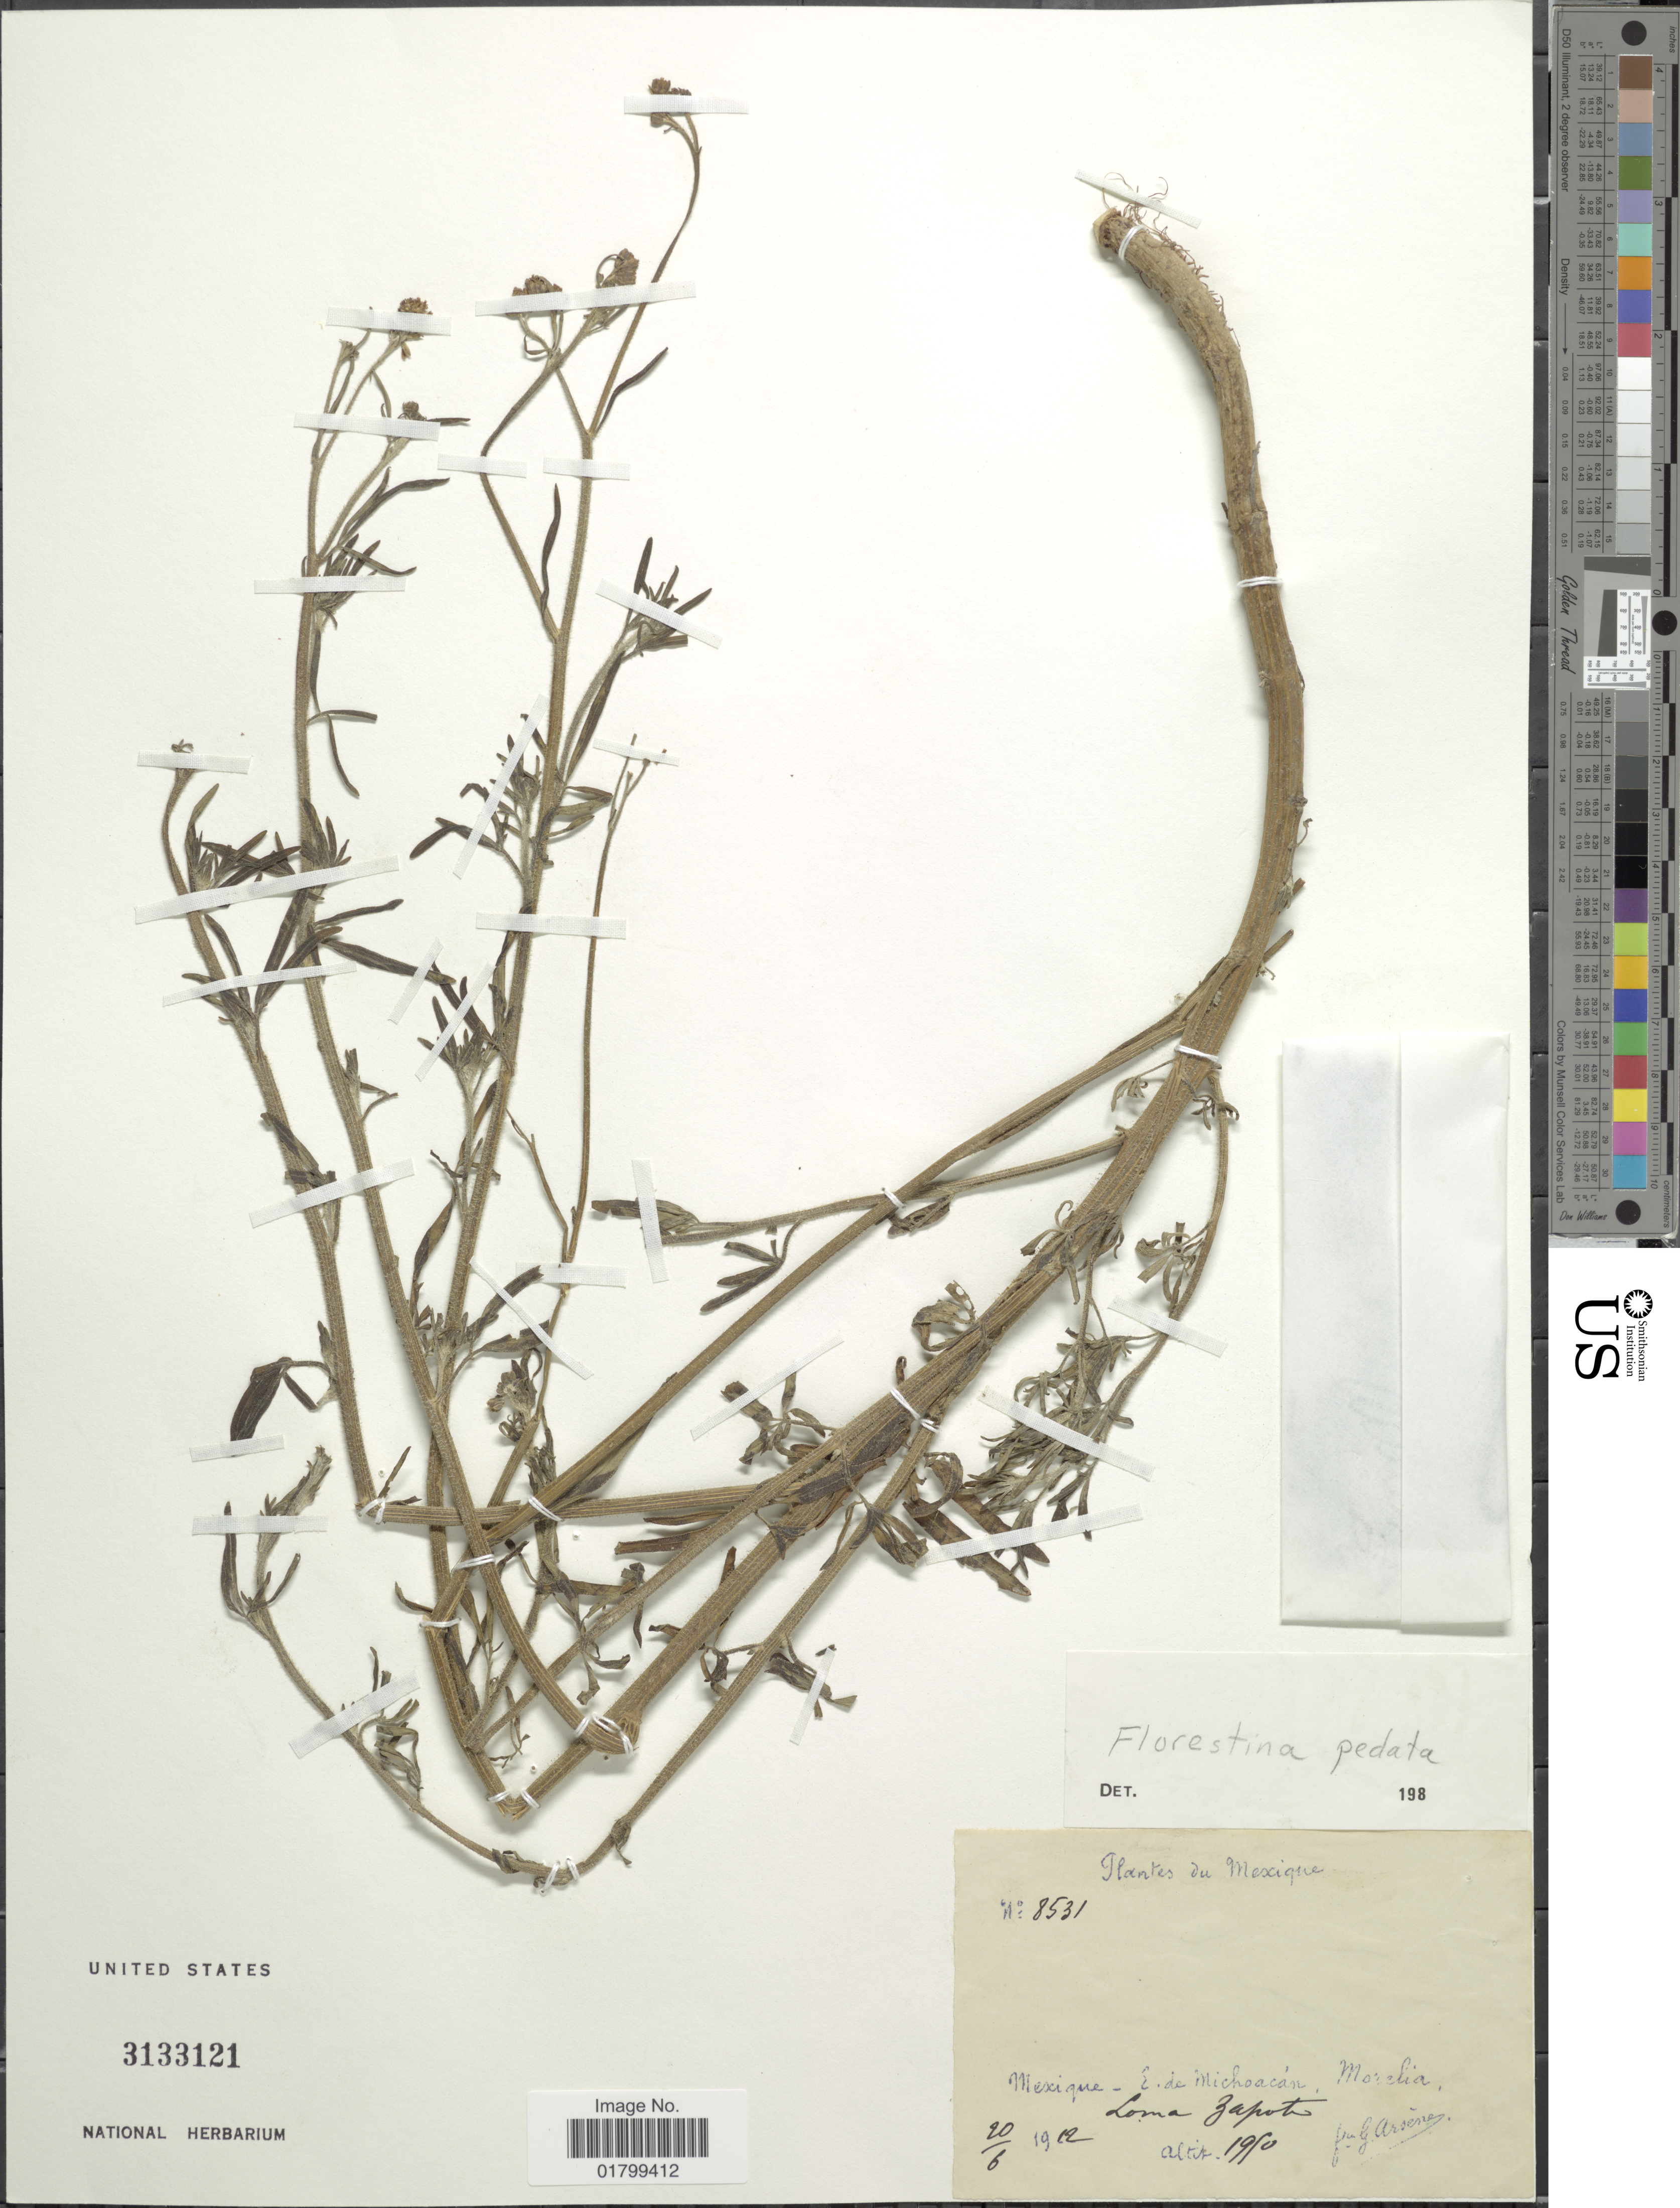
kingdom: Plantae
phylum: Tracheophyta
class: Magnoliopsida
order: Asterales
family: Asteraceae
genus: Florestina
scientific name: Florestina pedata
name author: (Cav.) Cass.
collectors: Bro. G. Arsène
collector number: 8531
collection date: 1912-06-20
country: Mexico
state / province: Michoacán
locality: E. de Michoacan, Morelia, Loma Zapoto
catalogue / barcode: US 3133121